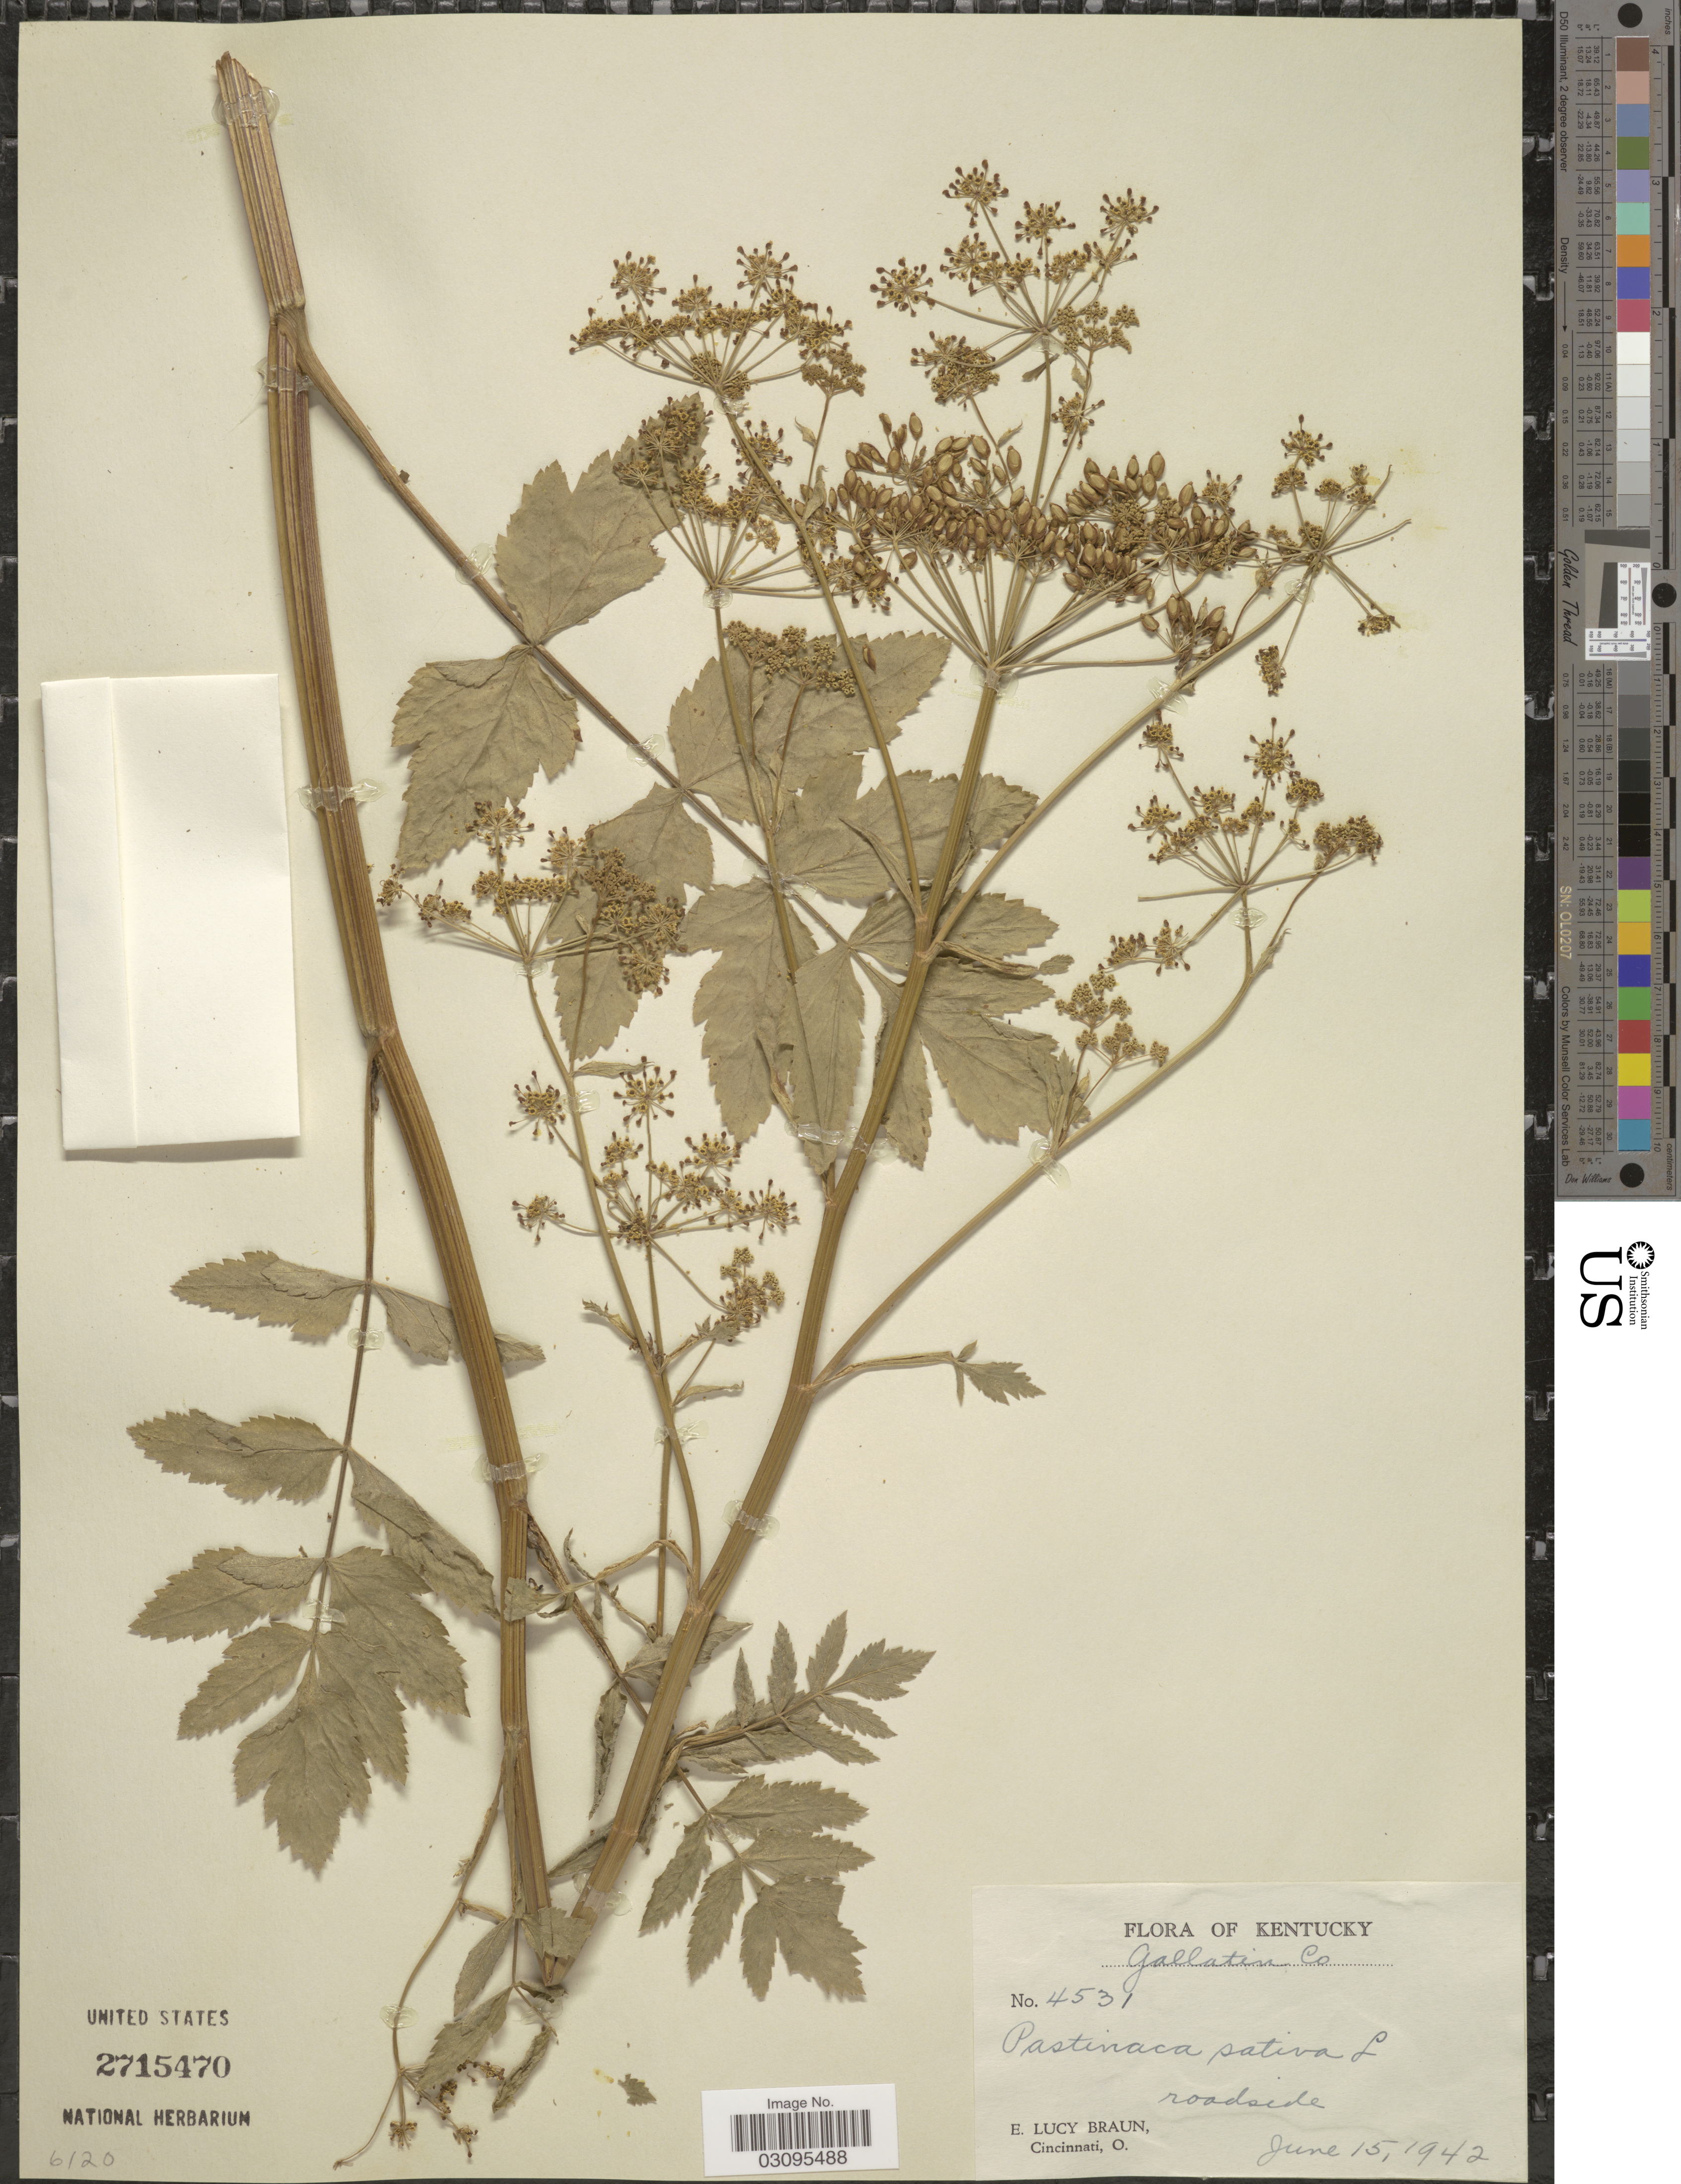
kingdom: Plantae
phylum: Tracheophyta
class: Magnoliopsida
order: Apiales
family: Apiaceae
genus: Pastinaca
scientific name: Pastinaca sativa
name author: L.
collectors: E. L. Braun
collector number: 4531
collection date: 1942-06-15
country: United States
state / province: Kentucky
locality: Gallatin Co., roadside.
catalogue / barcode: US 2715470